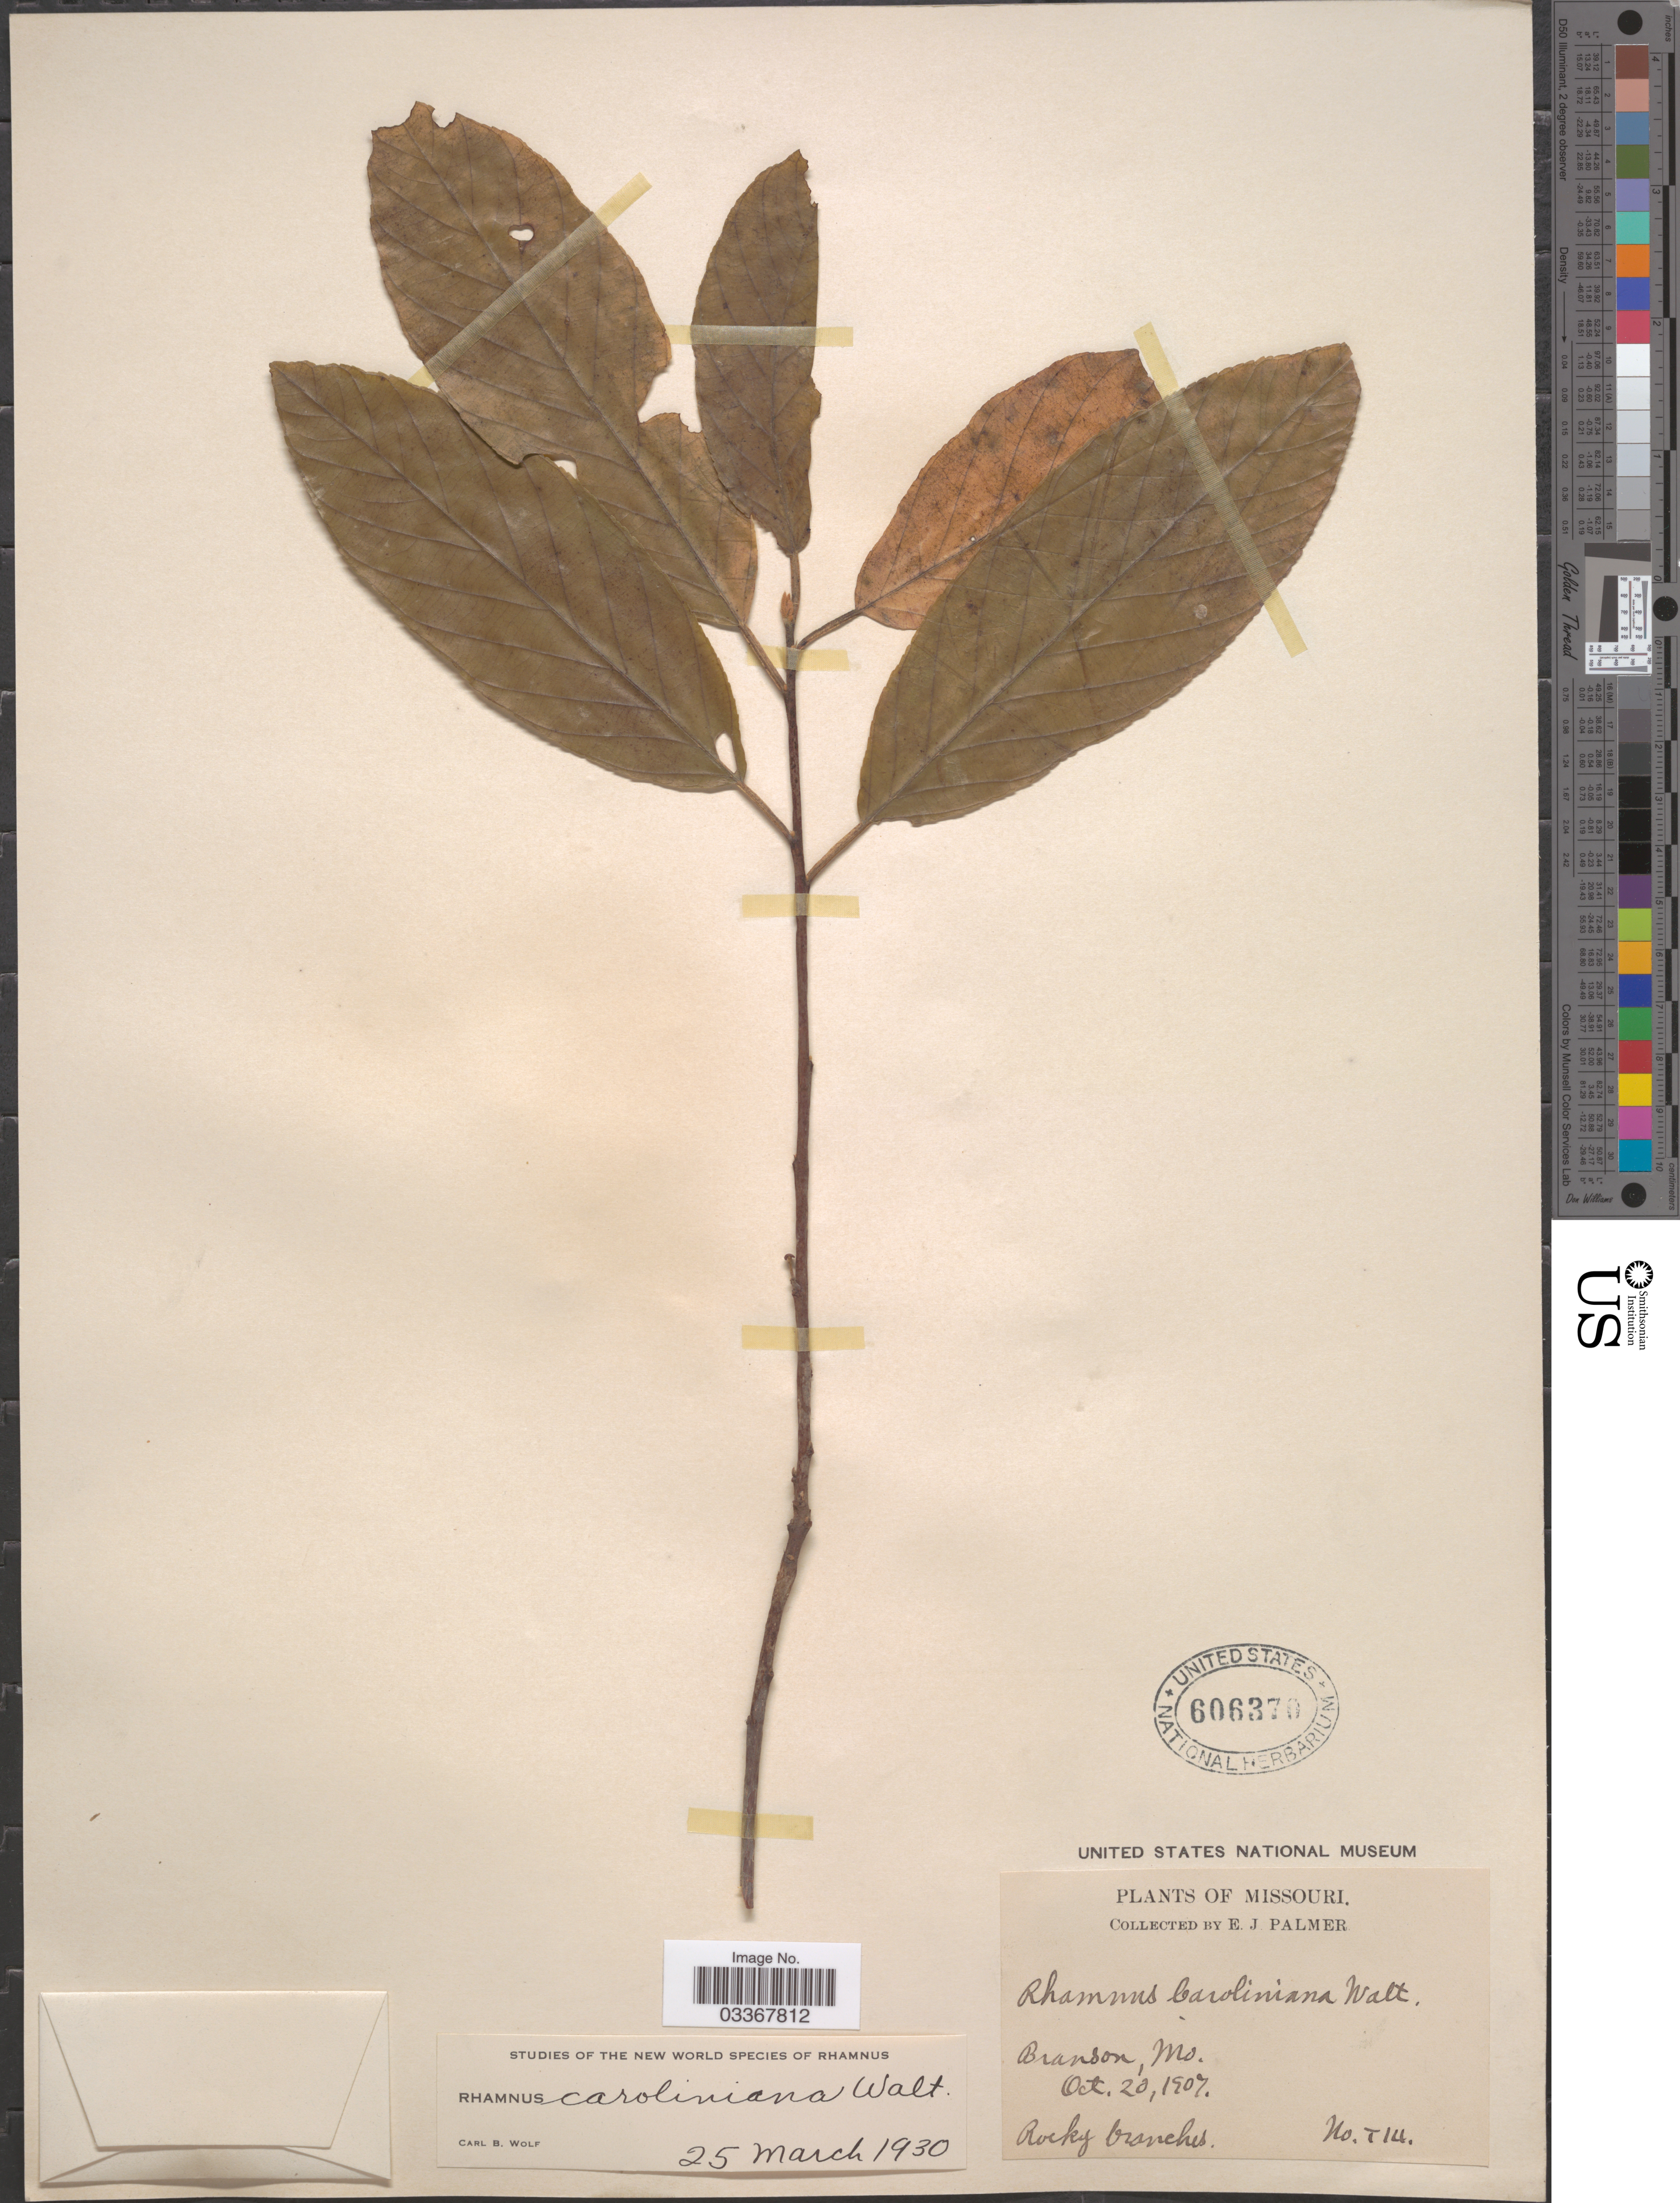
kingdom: Plantae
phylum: Tracheophyta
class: Magnoliopsida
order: Rosales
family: Rhamnaceae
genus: Frangula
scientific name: Frangula caroliniana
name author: (Walter) A. Gray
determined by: Strong, Mark T., (BOT), Smithsonian Institution - National Museum of Natural History (UNITED STATES)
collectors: E. J. Palmer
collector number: T14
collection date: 1907-10-20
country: United States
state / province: Missouri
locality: Branson.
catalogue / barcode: US 606370